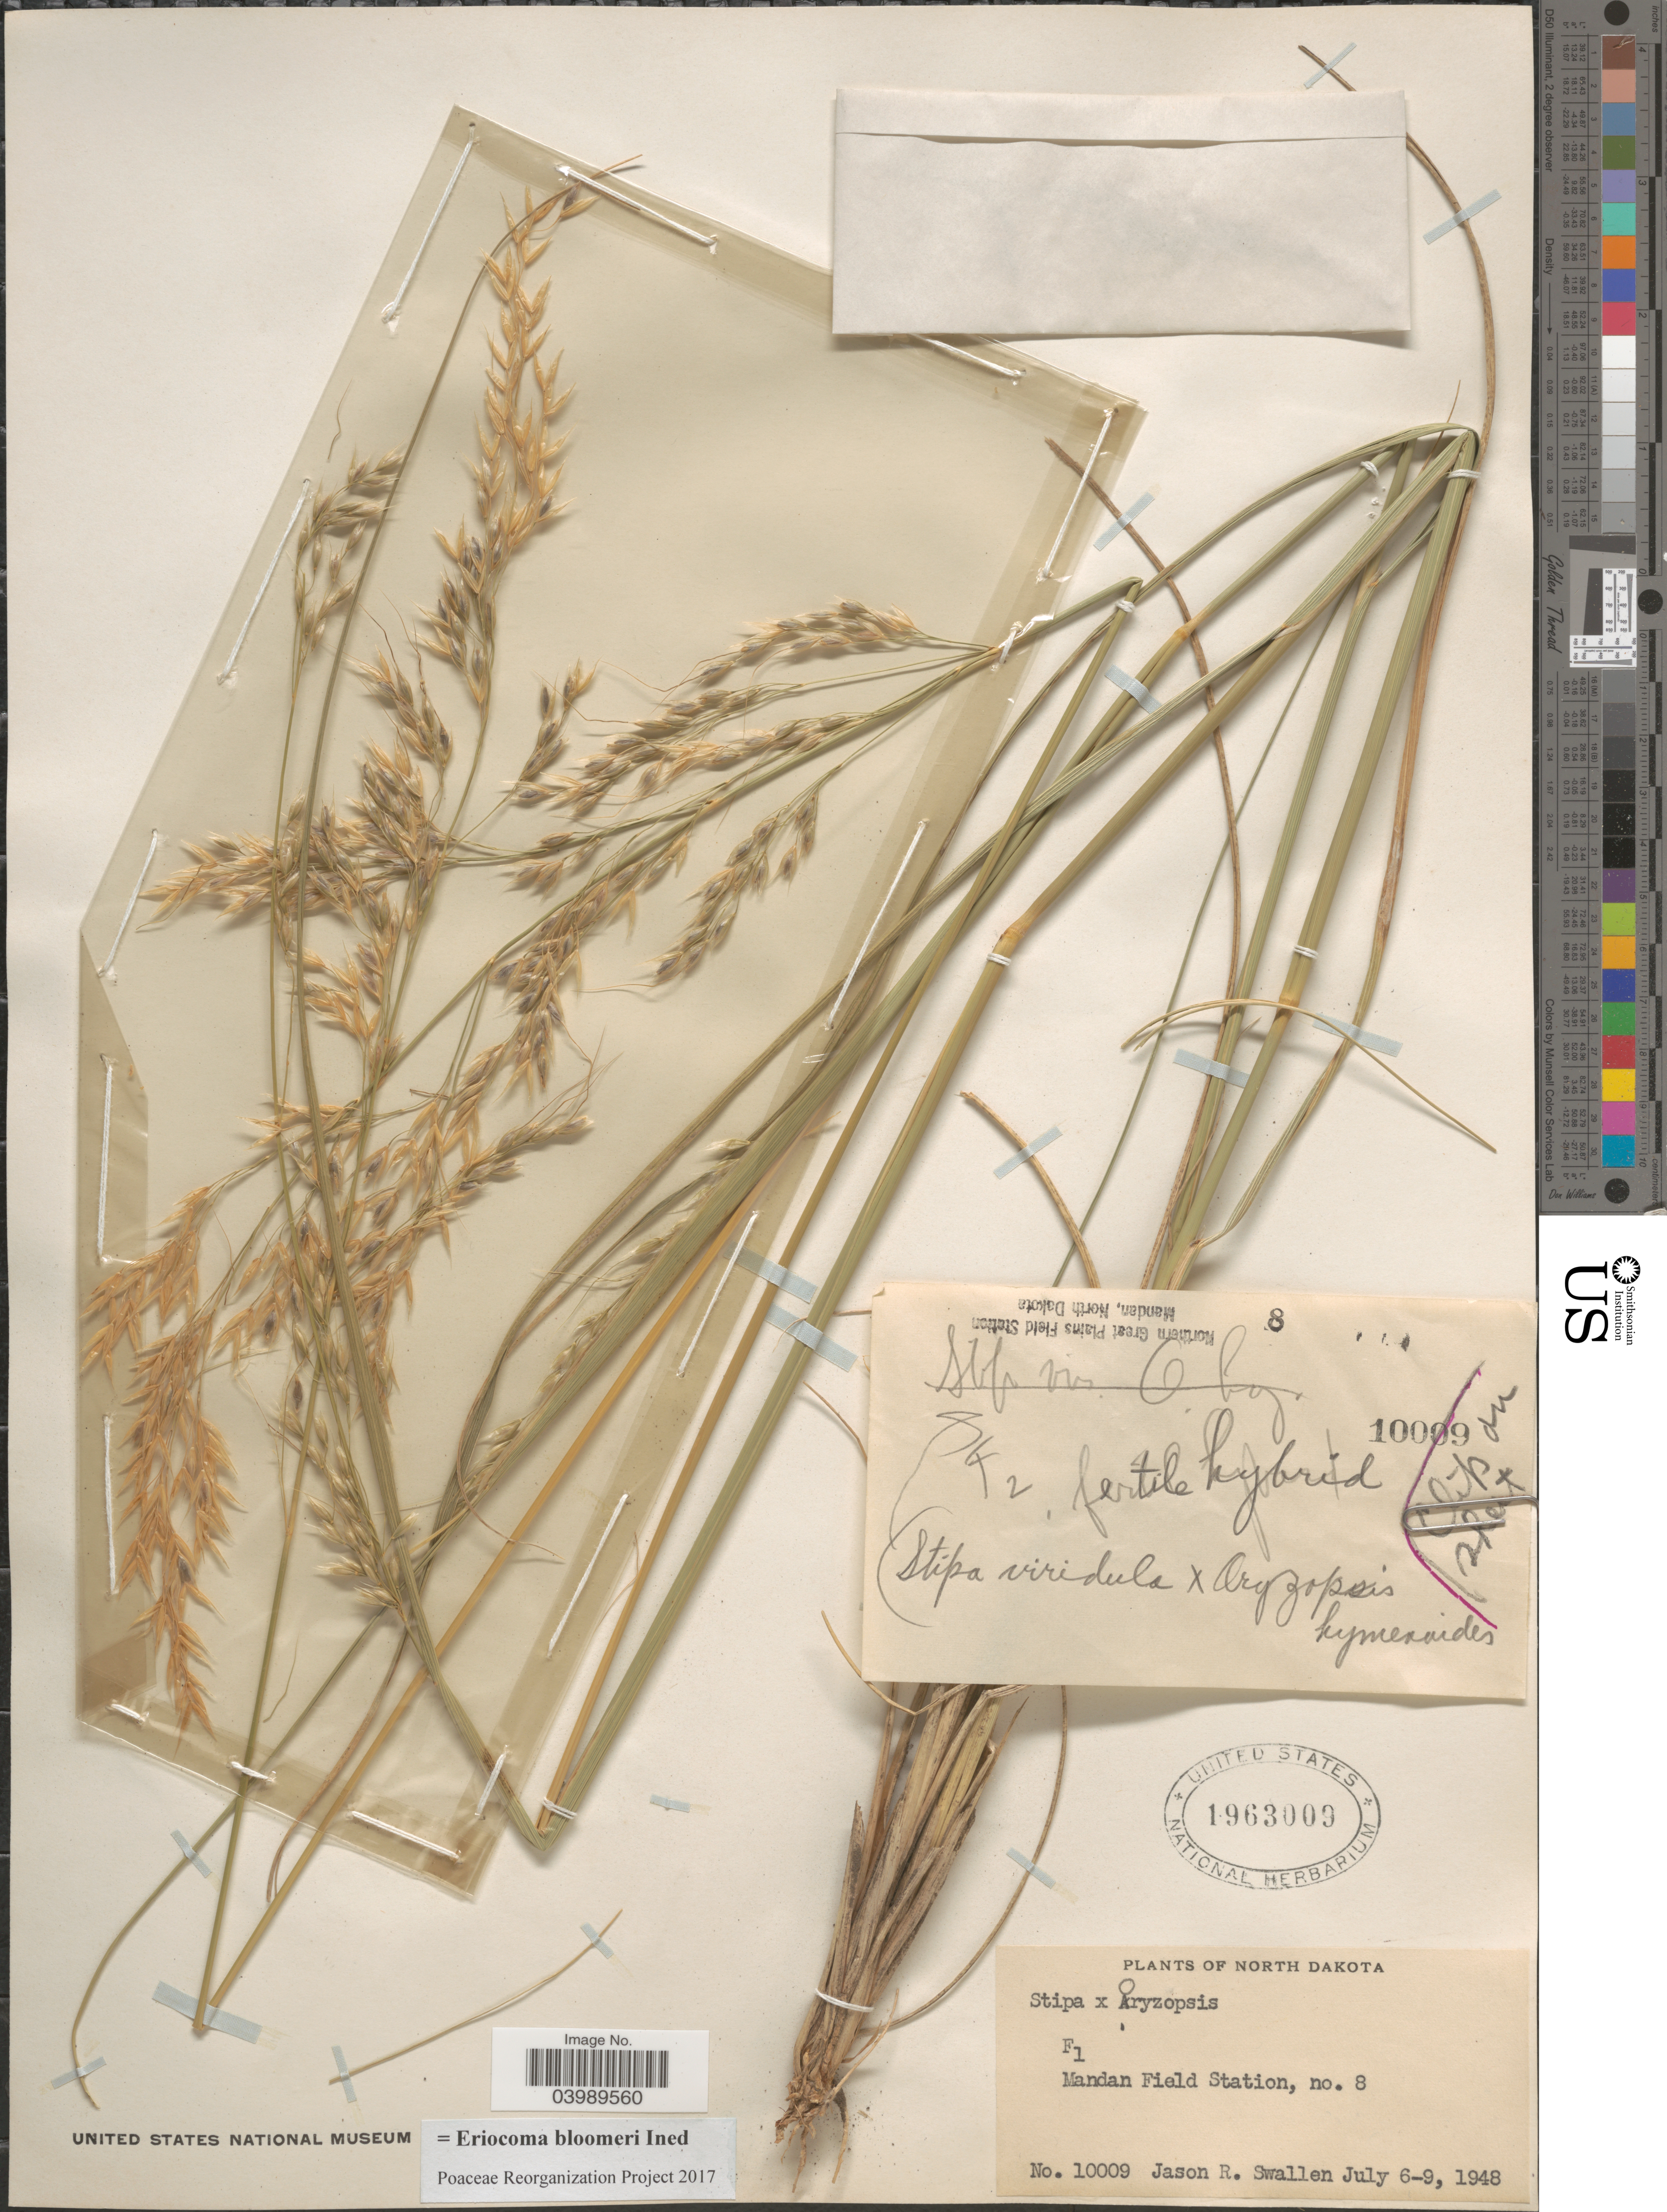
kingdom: Plantae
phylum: Tracheophyta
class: Liliopsida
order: Poales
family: Poaceae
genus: Eriocoma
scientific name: Eriocoma bloomeri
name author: Romasch.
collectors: J. R. Swallen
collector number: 10009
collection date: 1948-07-06/1948-07-09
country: United States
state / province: North Dakota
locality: Mandan Field Station, no. 8.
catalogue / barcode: US 1963009